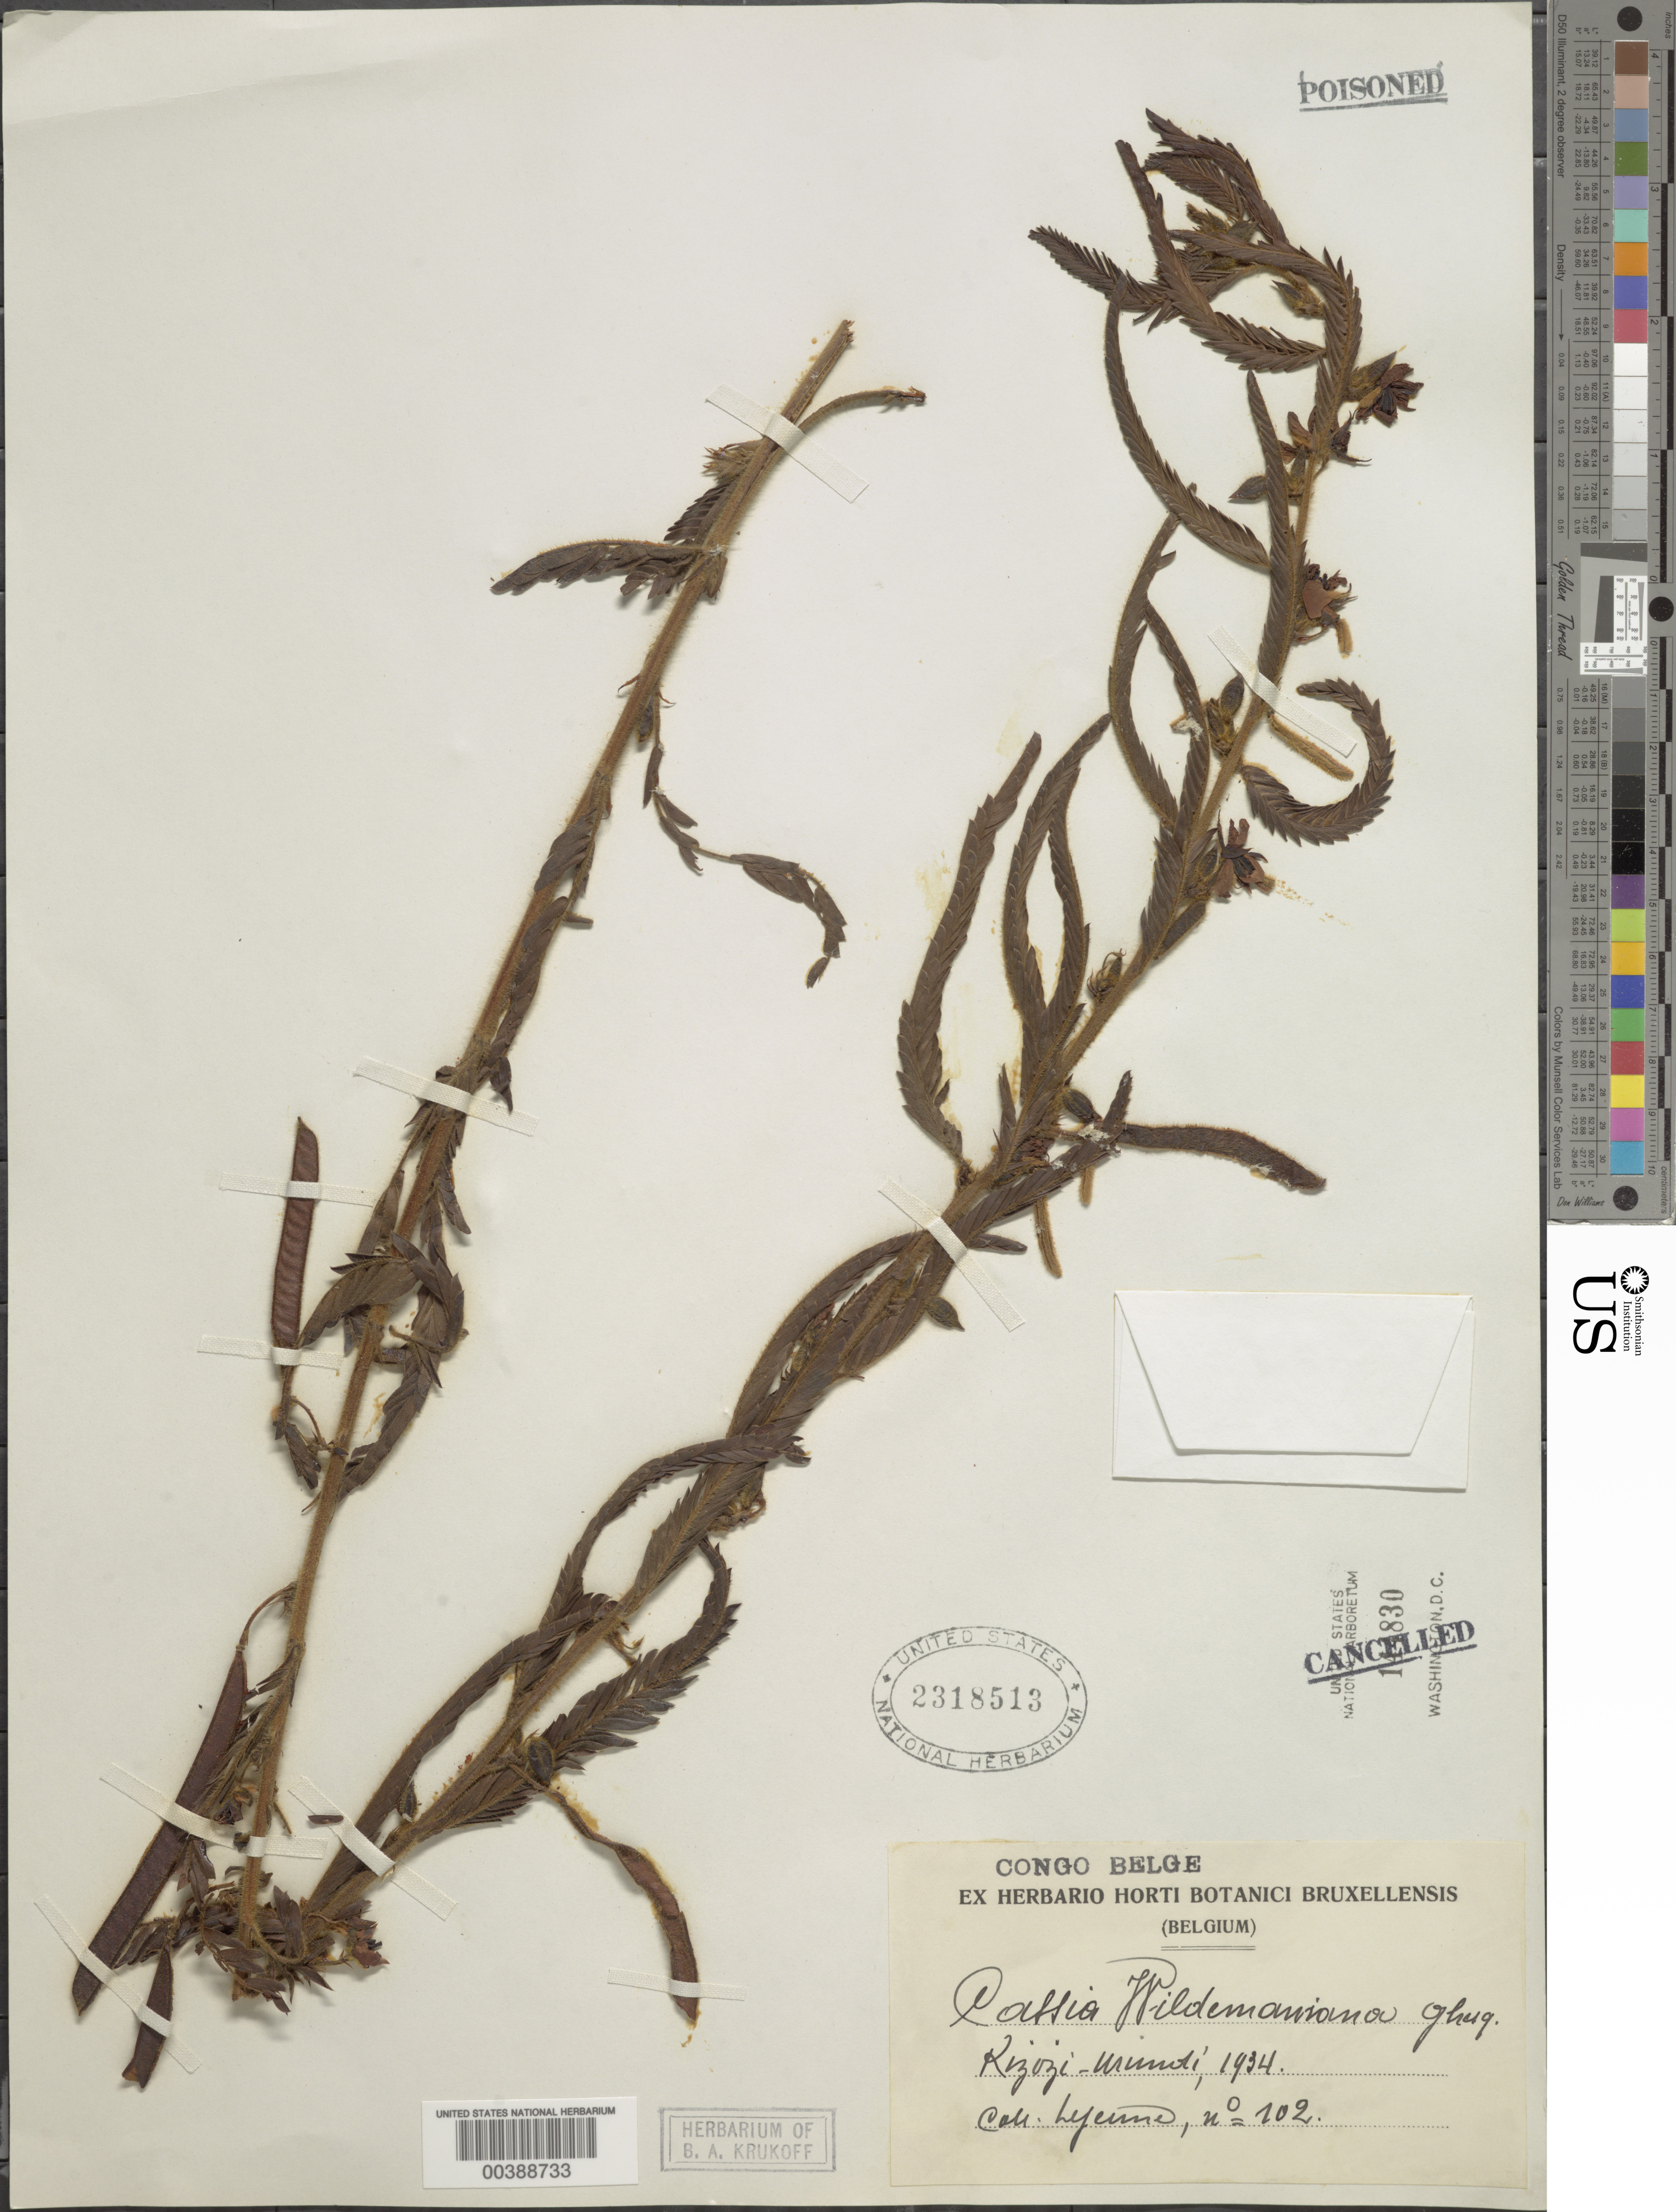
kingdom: Plantae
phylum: Tracheophyta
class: Magnoliopsida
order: Fabales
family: Fabaceae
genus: Cassia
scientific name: Cassia wildemaniana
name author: Ghesq.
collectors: -. Lycume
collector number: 102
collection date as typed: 1934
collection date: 1934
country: Congo, Democratic Republic of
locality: Kizizi-mimiti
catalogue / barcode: US 2318513